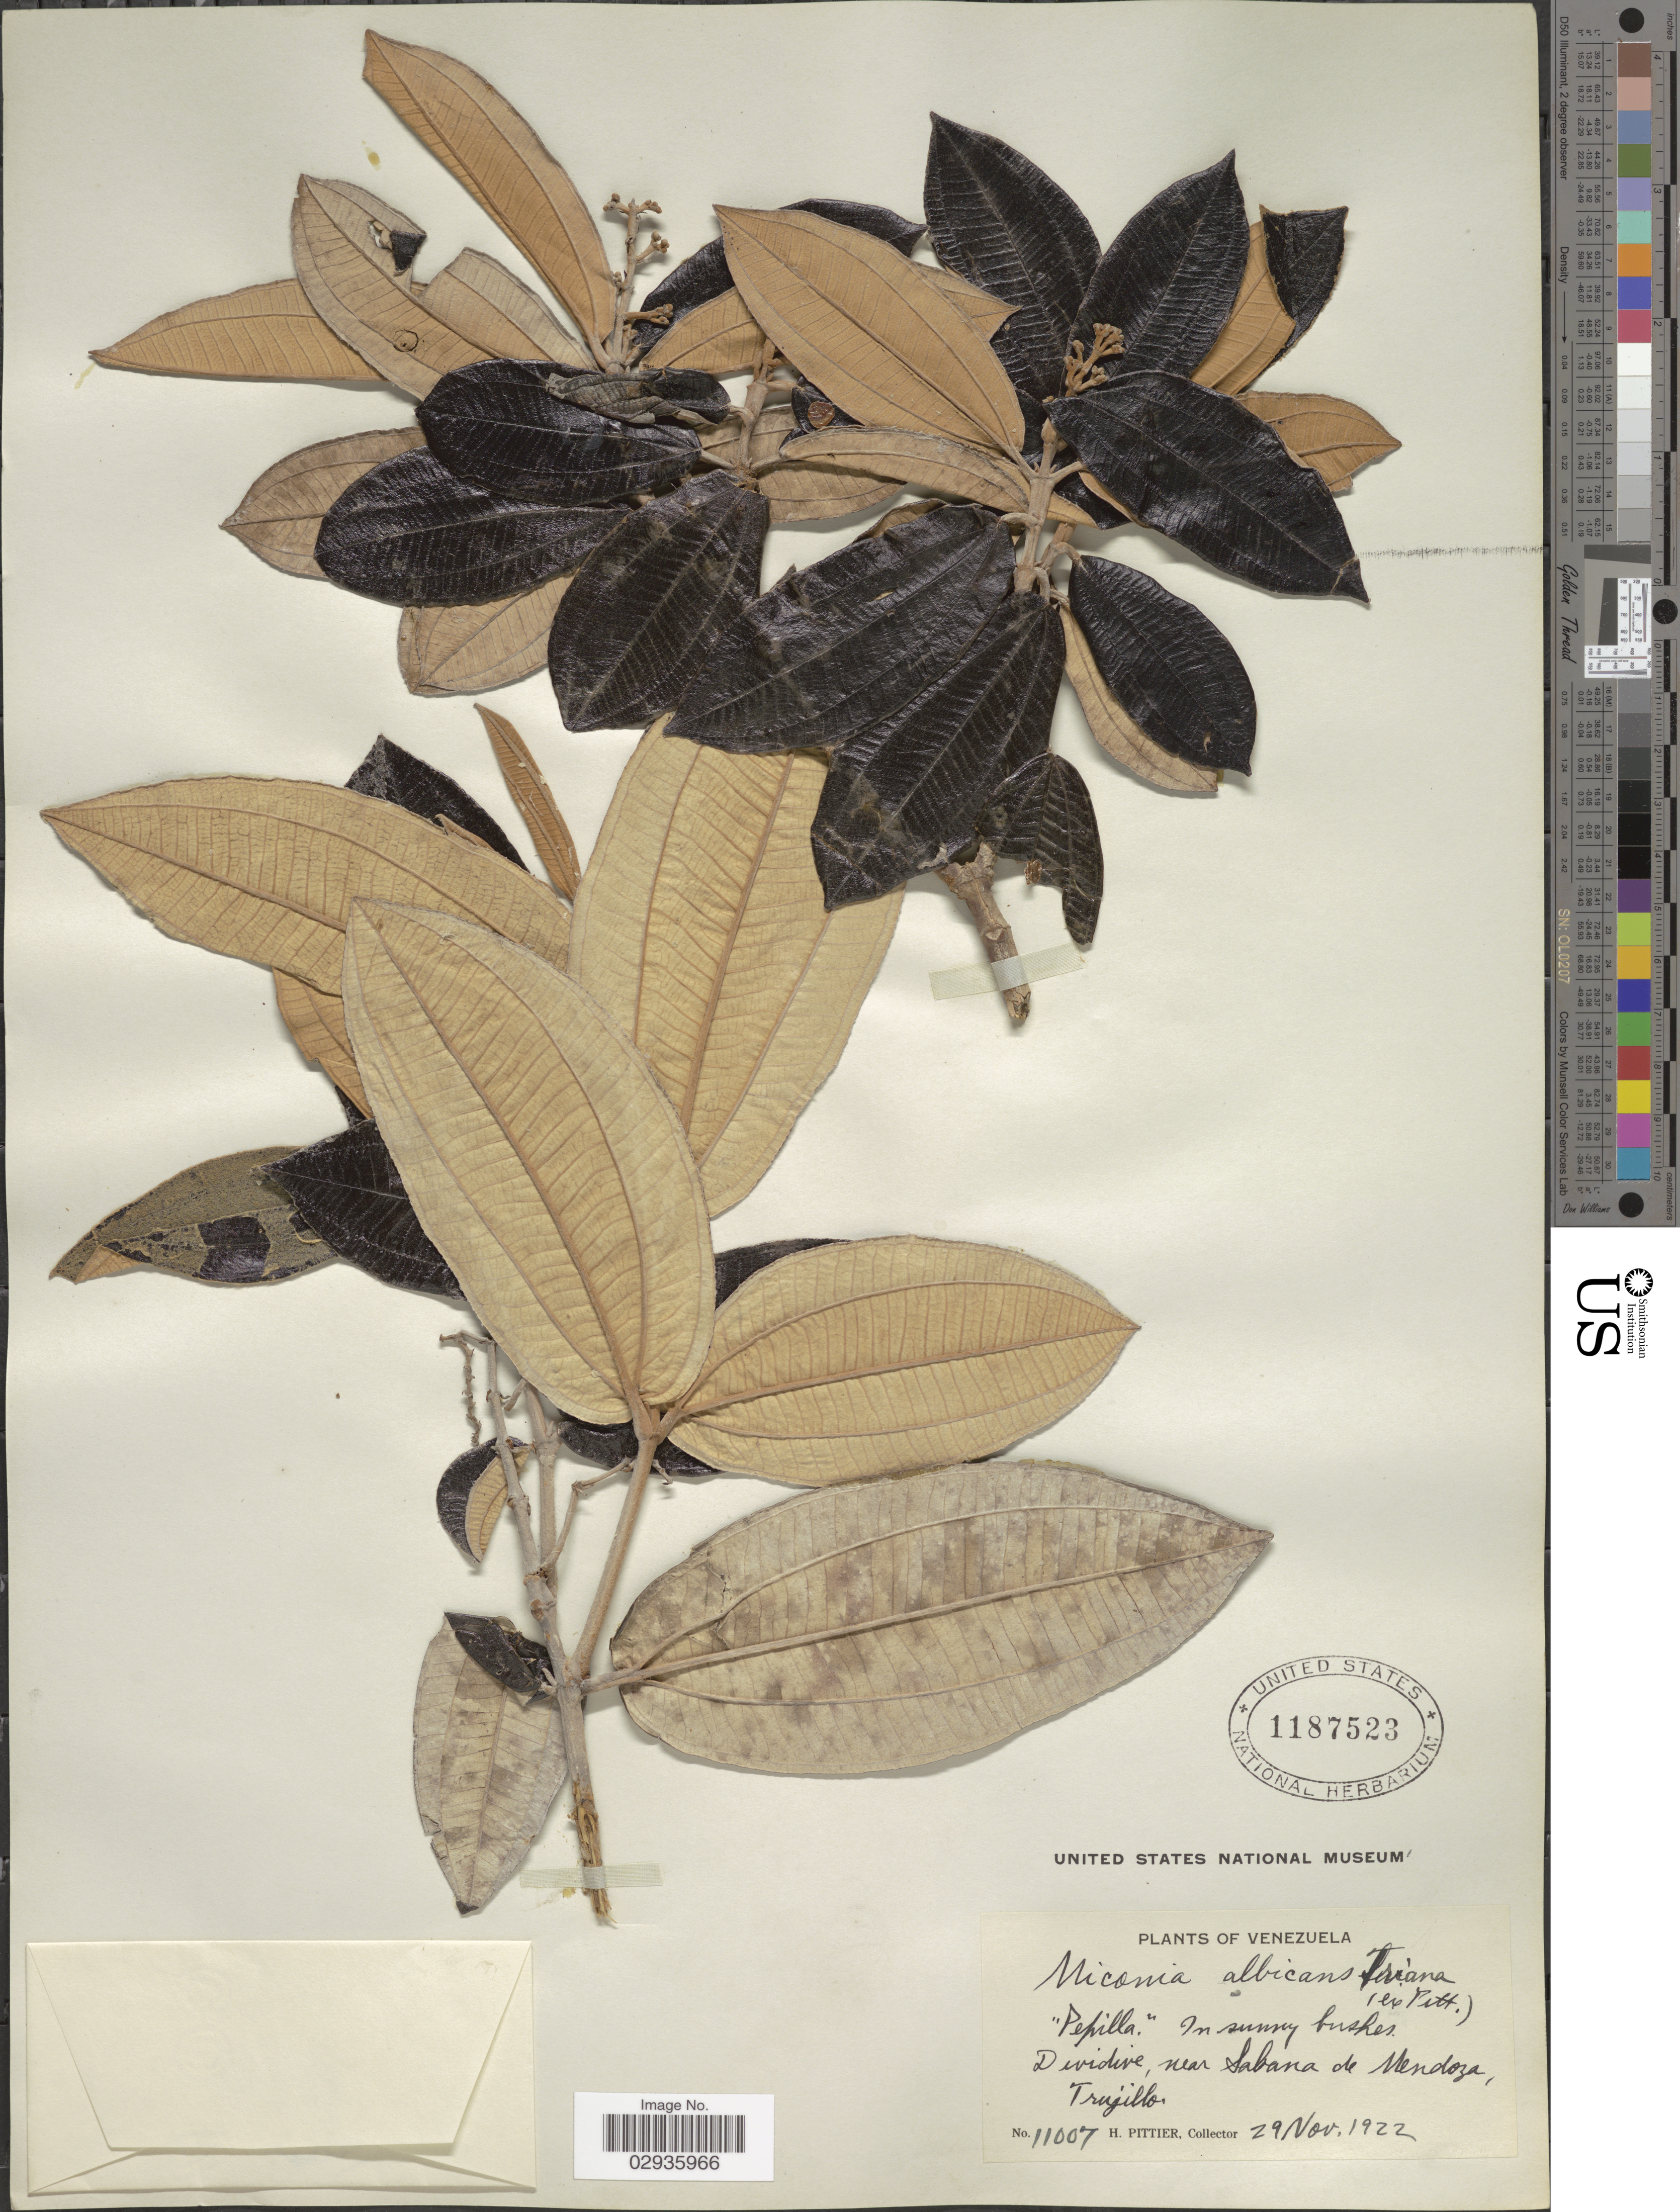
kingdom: Plantae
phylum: Tracheophyta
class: Magnoliopsida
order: Myrtales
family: Melastomataceae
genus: Miconia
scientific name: Miconia albicans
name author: (Sw.) Steud.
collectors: H. F. Pittier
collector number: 11007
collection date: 1922-11-29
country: Venezuela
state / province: Trujillo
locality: Dividive, near Sabana de Mendoza.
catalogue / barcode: US 1187523